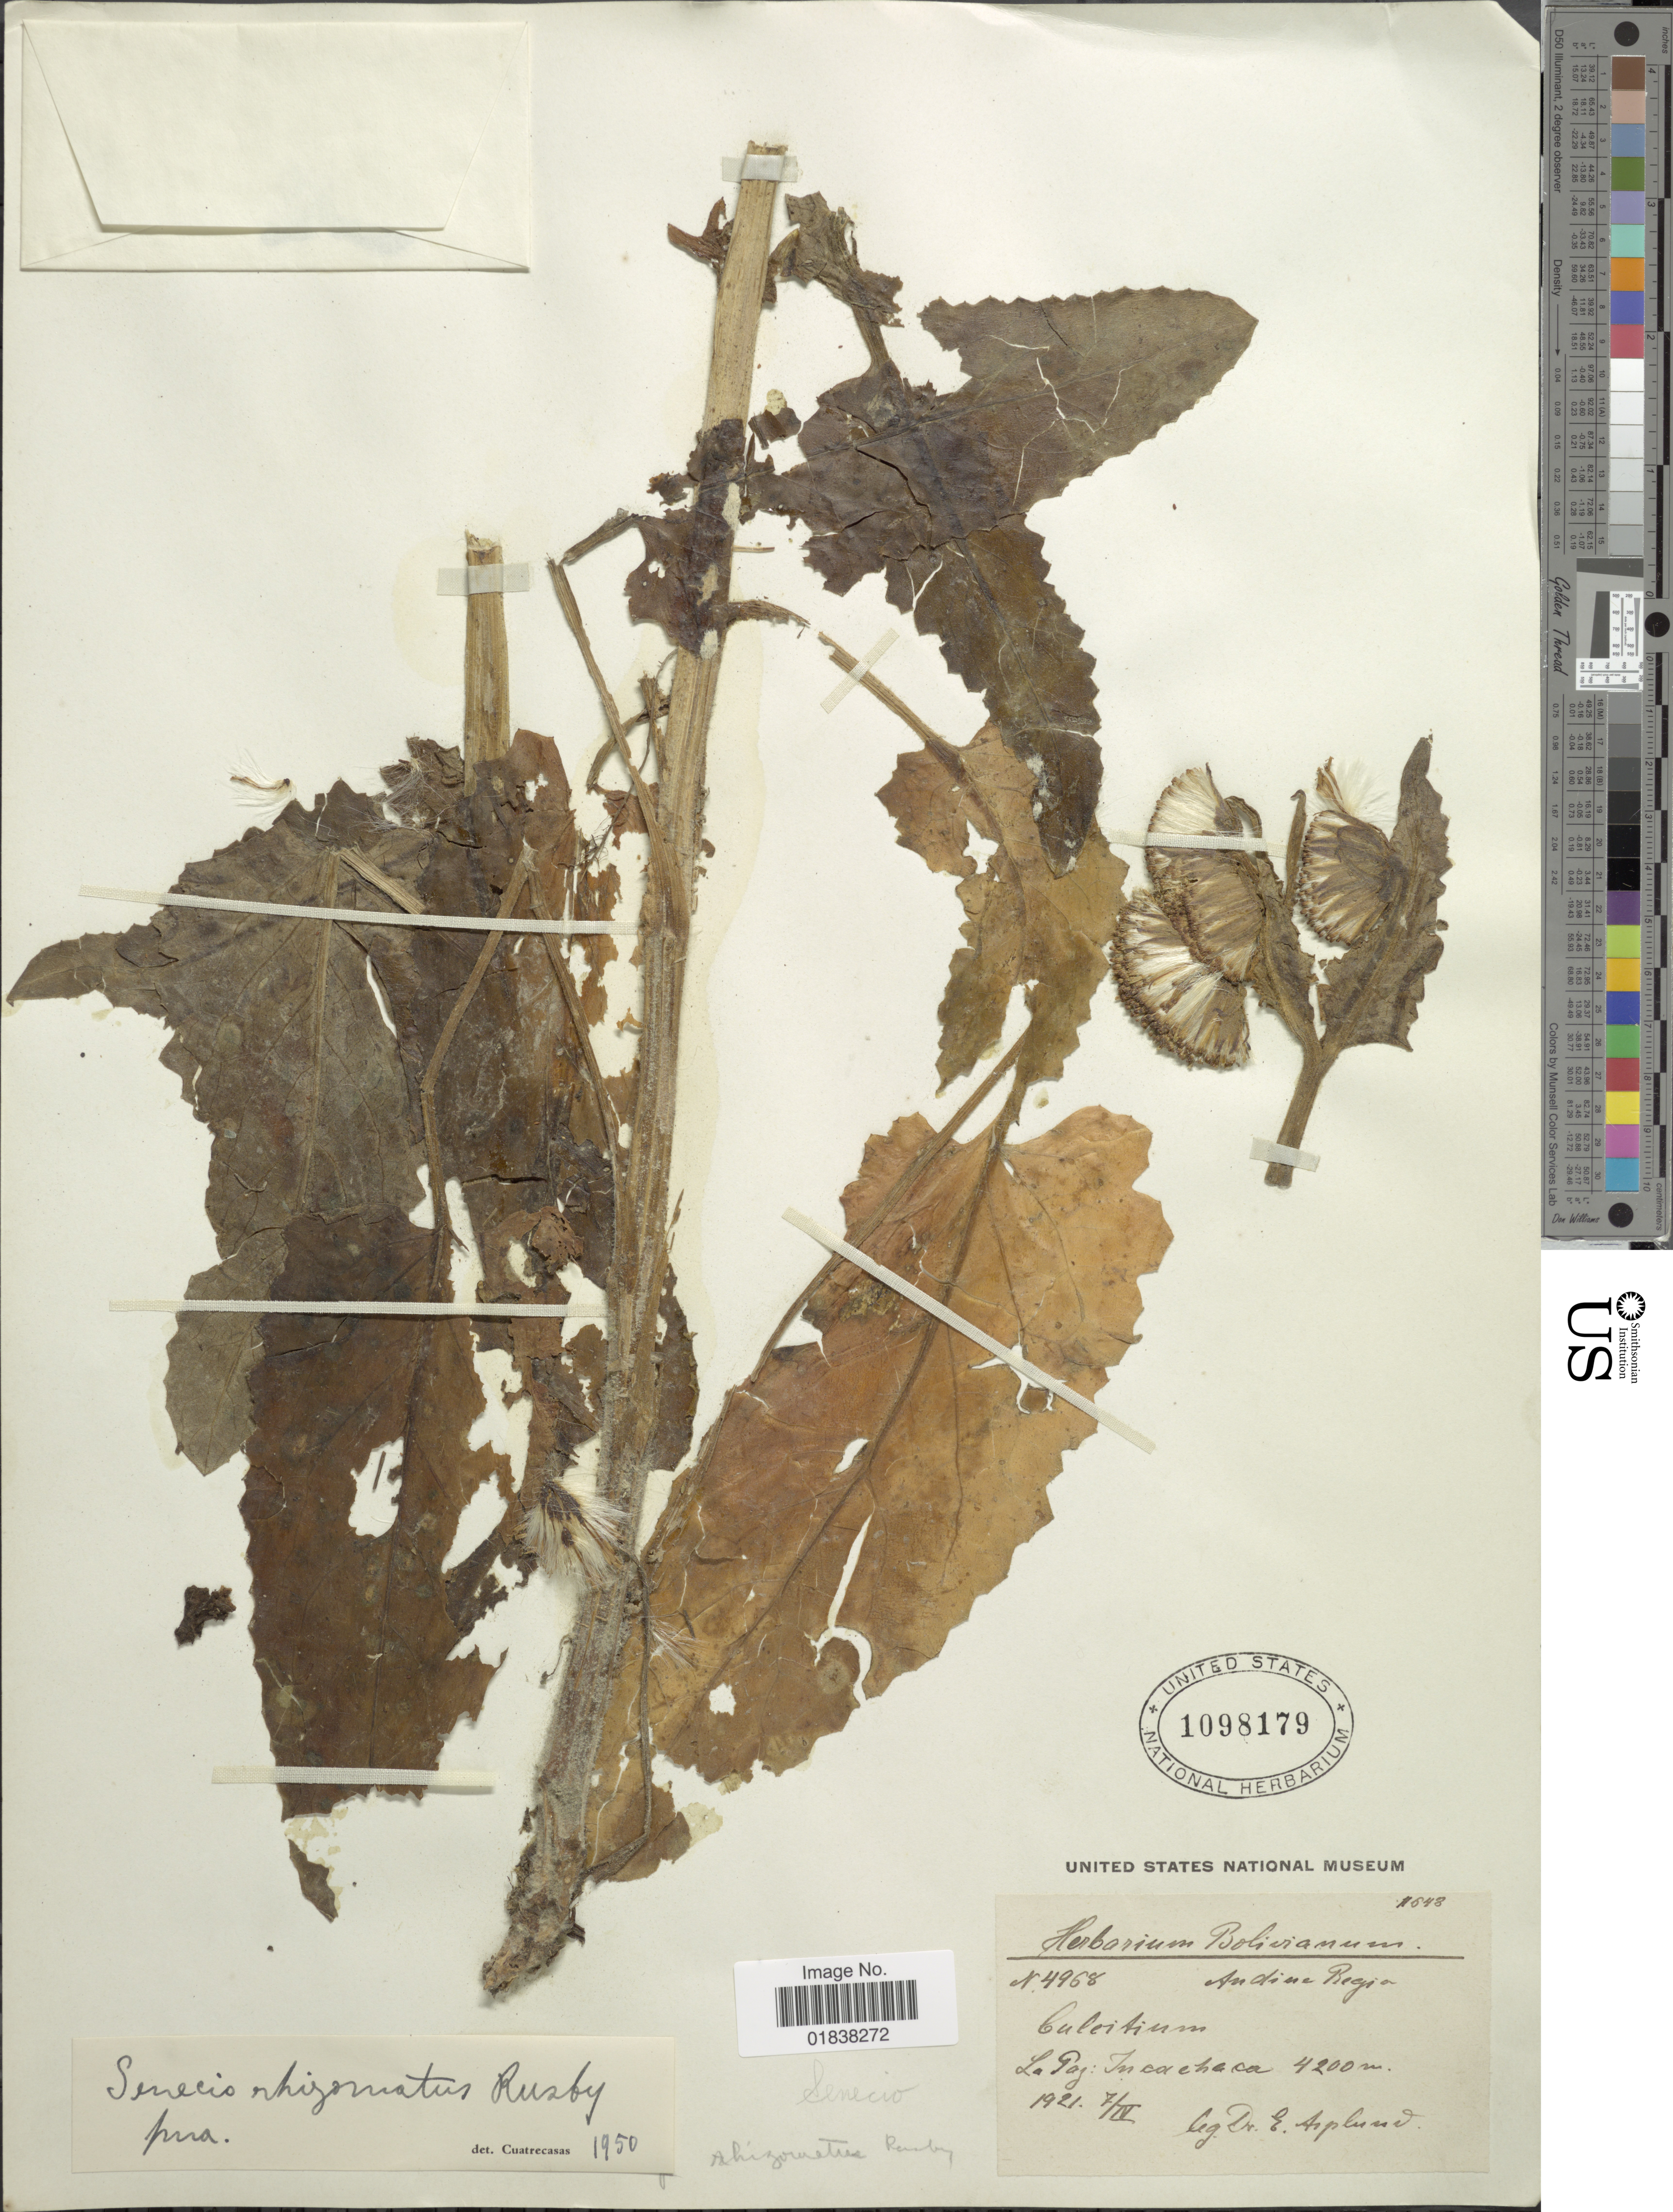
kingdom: Plantae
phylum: Tracheophyta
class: Magnoliopsida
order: Asterales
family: Asteraceae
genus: Senecio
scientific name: Senecio rhizomatus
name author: Rusby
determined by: Salomon, Luciana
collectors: E. Asplund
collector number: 4968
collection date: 1921-04-07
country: Bolivia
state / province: La Paz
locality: Incachaca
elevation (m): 4200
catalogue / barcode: US 1098179